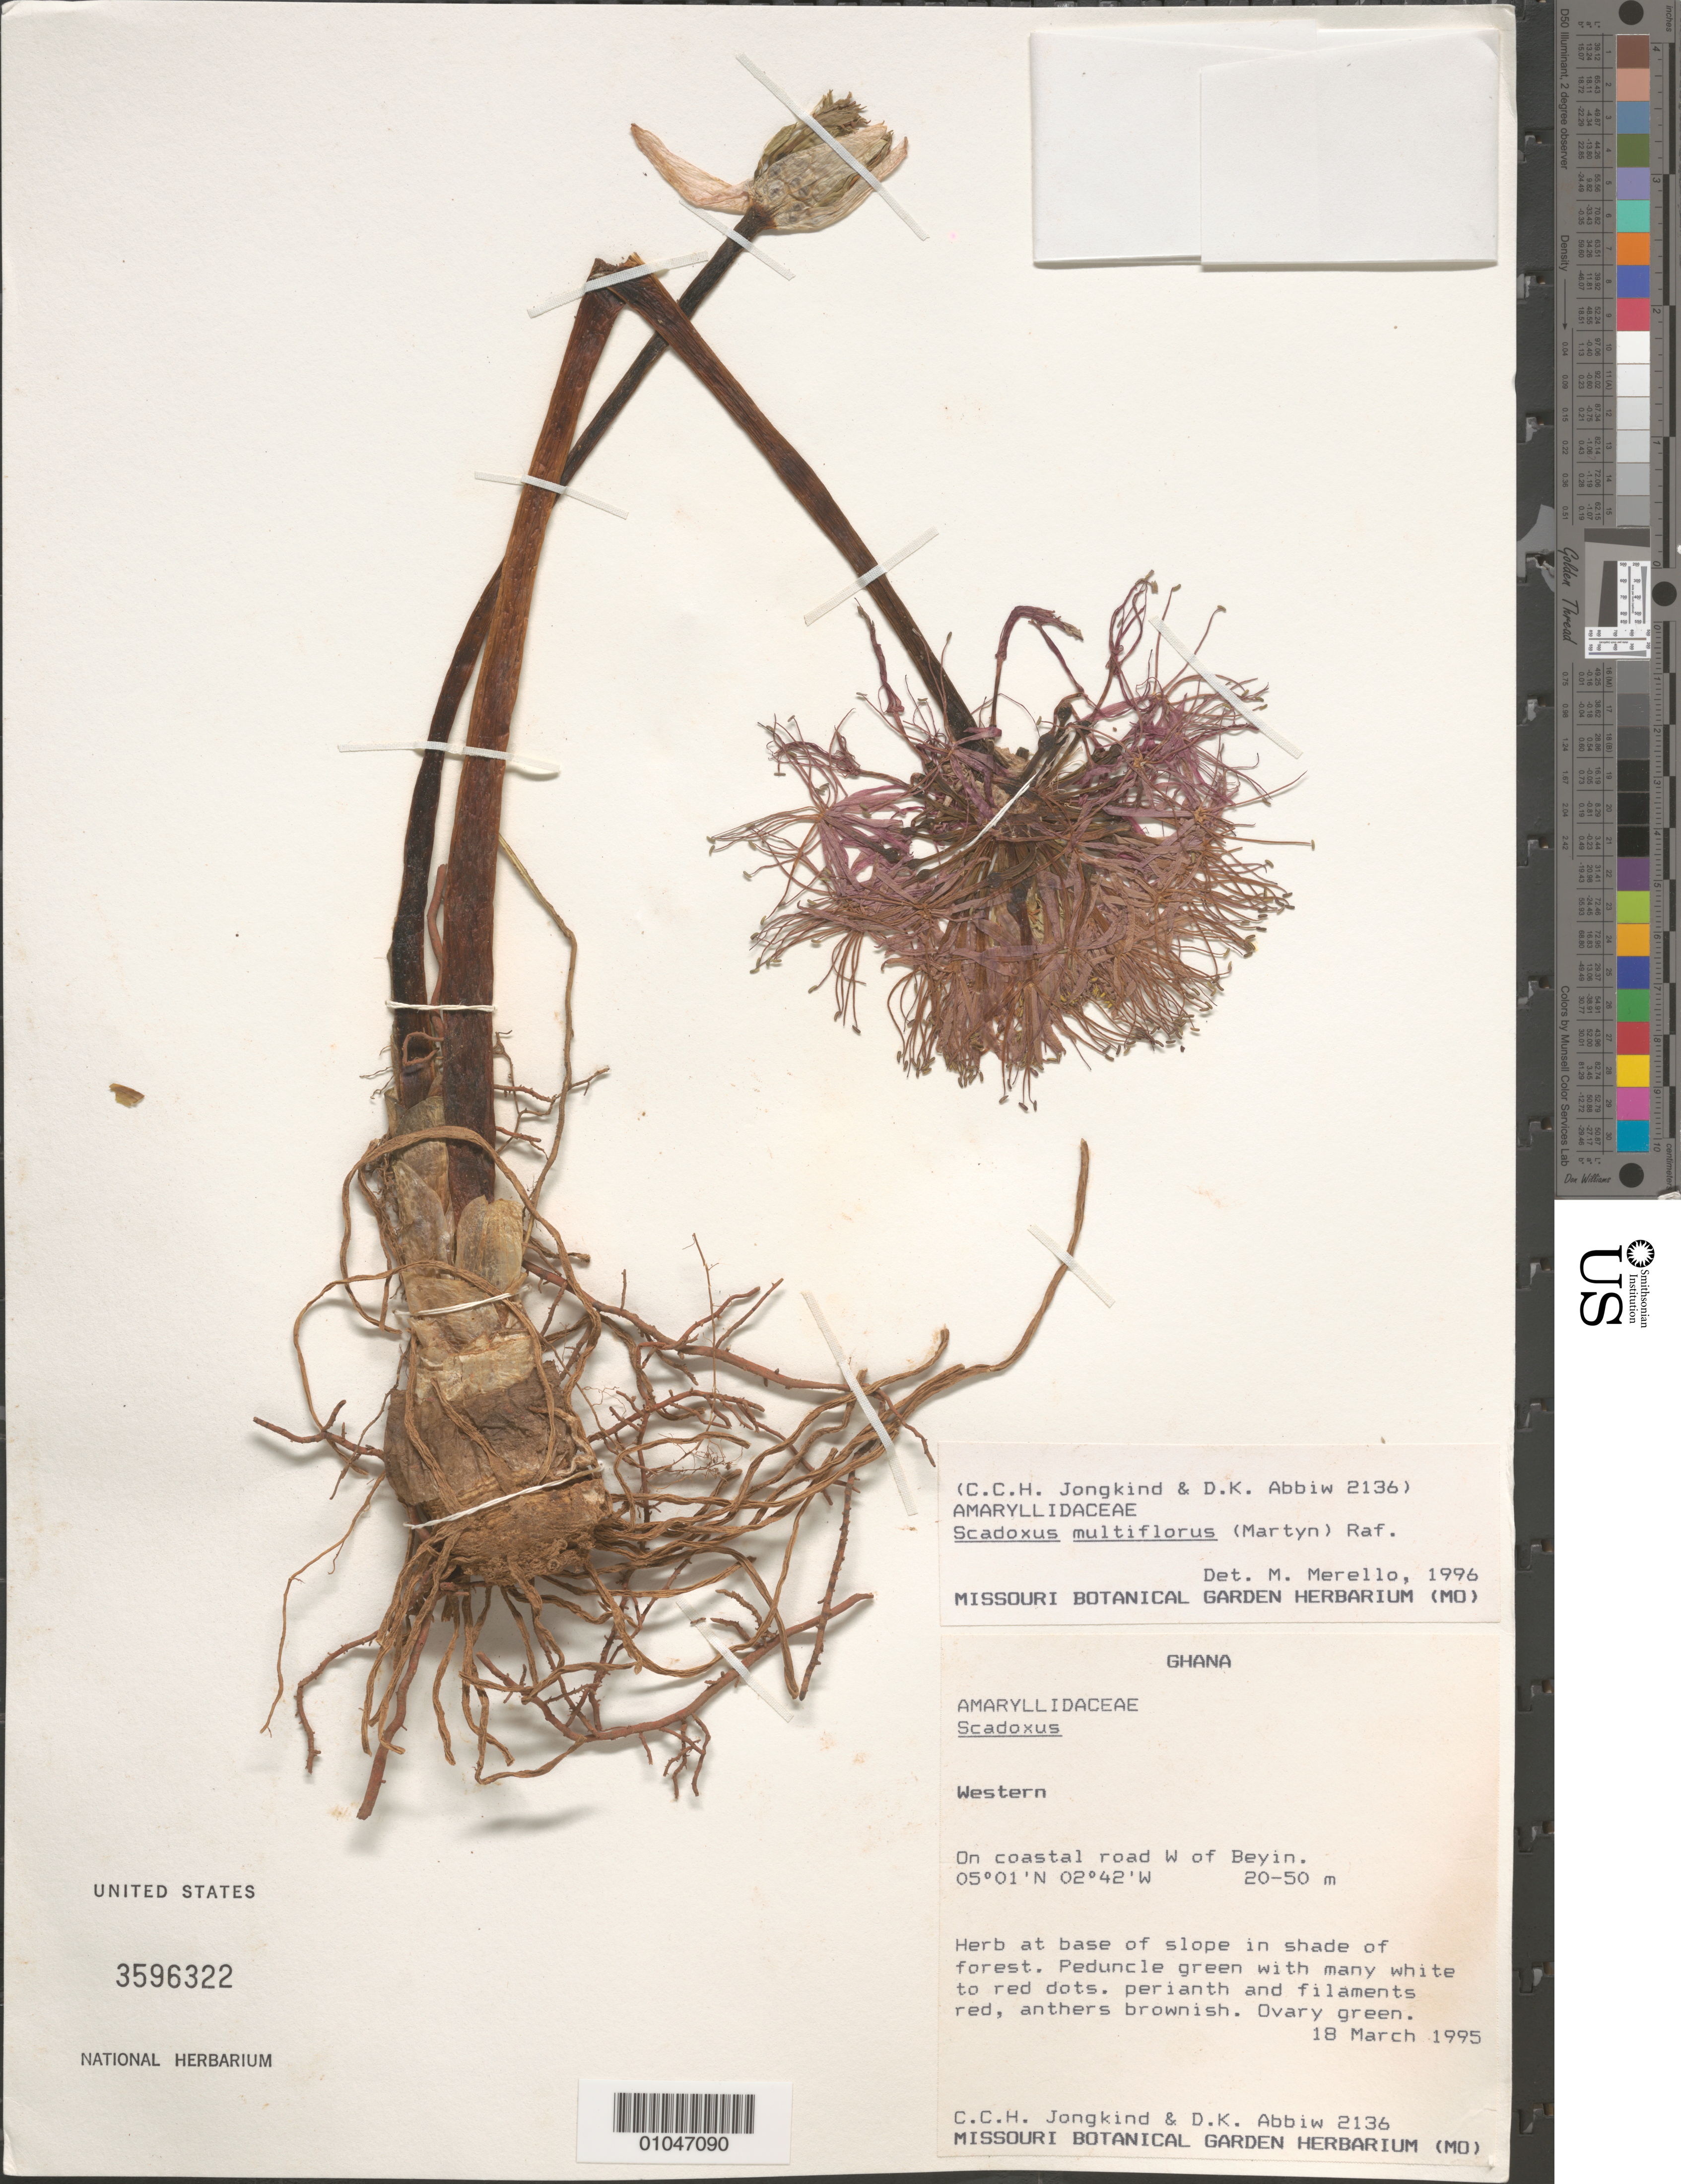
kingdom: Plantae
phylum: Tracheophyta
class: Liliopsida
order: Asparagales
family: Amaryllidaceae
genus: Scadoxus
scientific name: Scadoxus multiflorus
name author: (Martyn) Raf.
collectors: C. C. Jongkind & D. K. Abbiw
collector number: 2136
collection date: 1995-03-18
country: Ghana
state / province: Western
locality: On coastal road W of Beyin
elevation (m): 20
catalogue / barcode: US 3596322